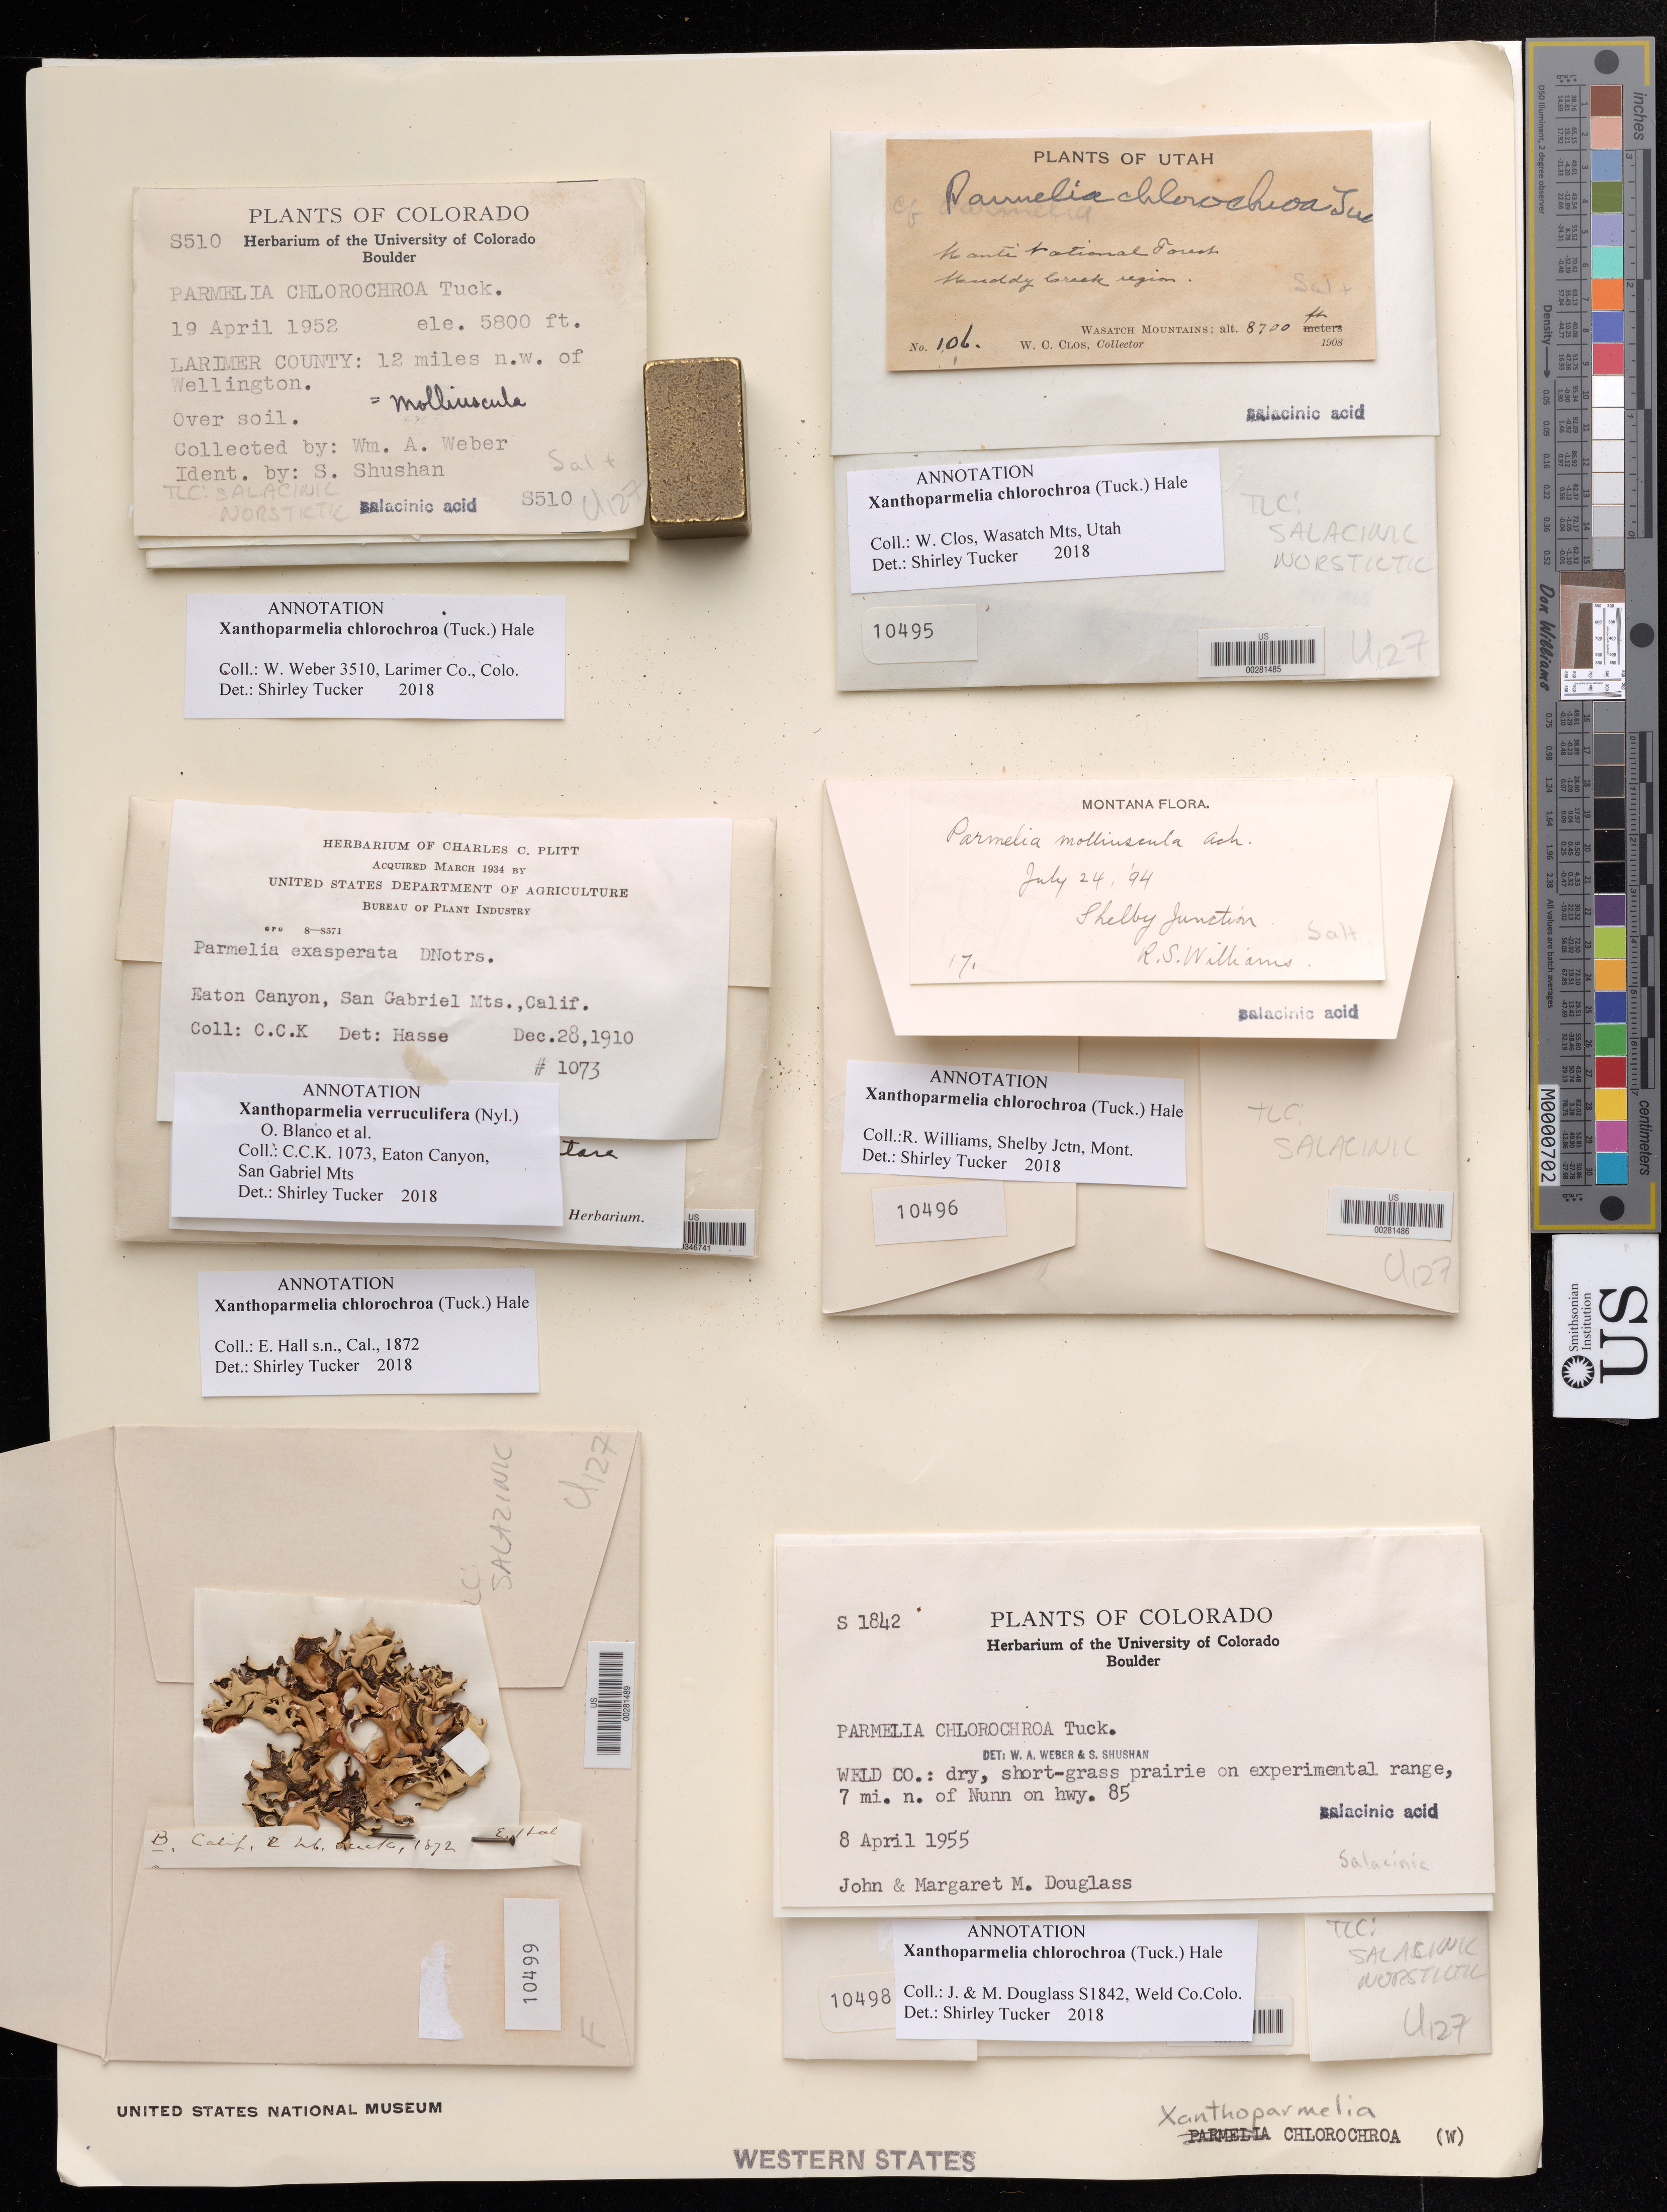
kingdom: Fungi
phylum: Ascomycota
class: Lecanoromycetes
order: Lecanorales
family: Parmeliaceae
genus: Xanthoparmelia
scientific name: Xanthoparmelia chlorochroa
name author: (Tuck.) Hale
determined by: Tucker, S. C.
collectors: E. Hall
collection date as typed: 1872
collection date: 1872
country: United States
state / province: California